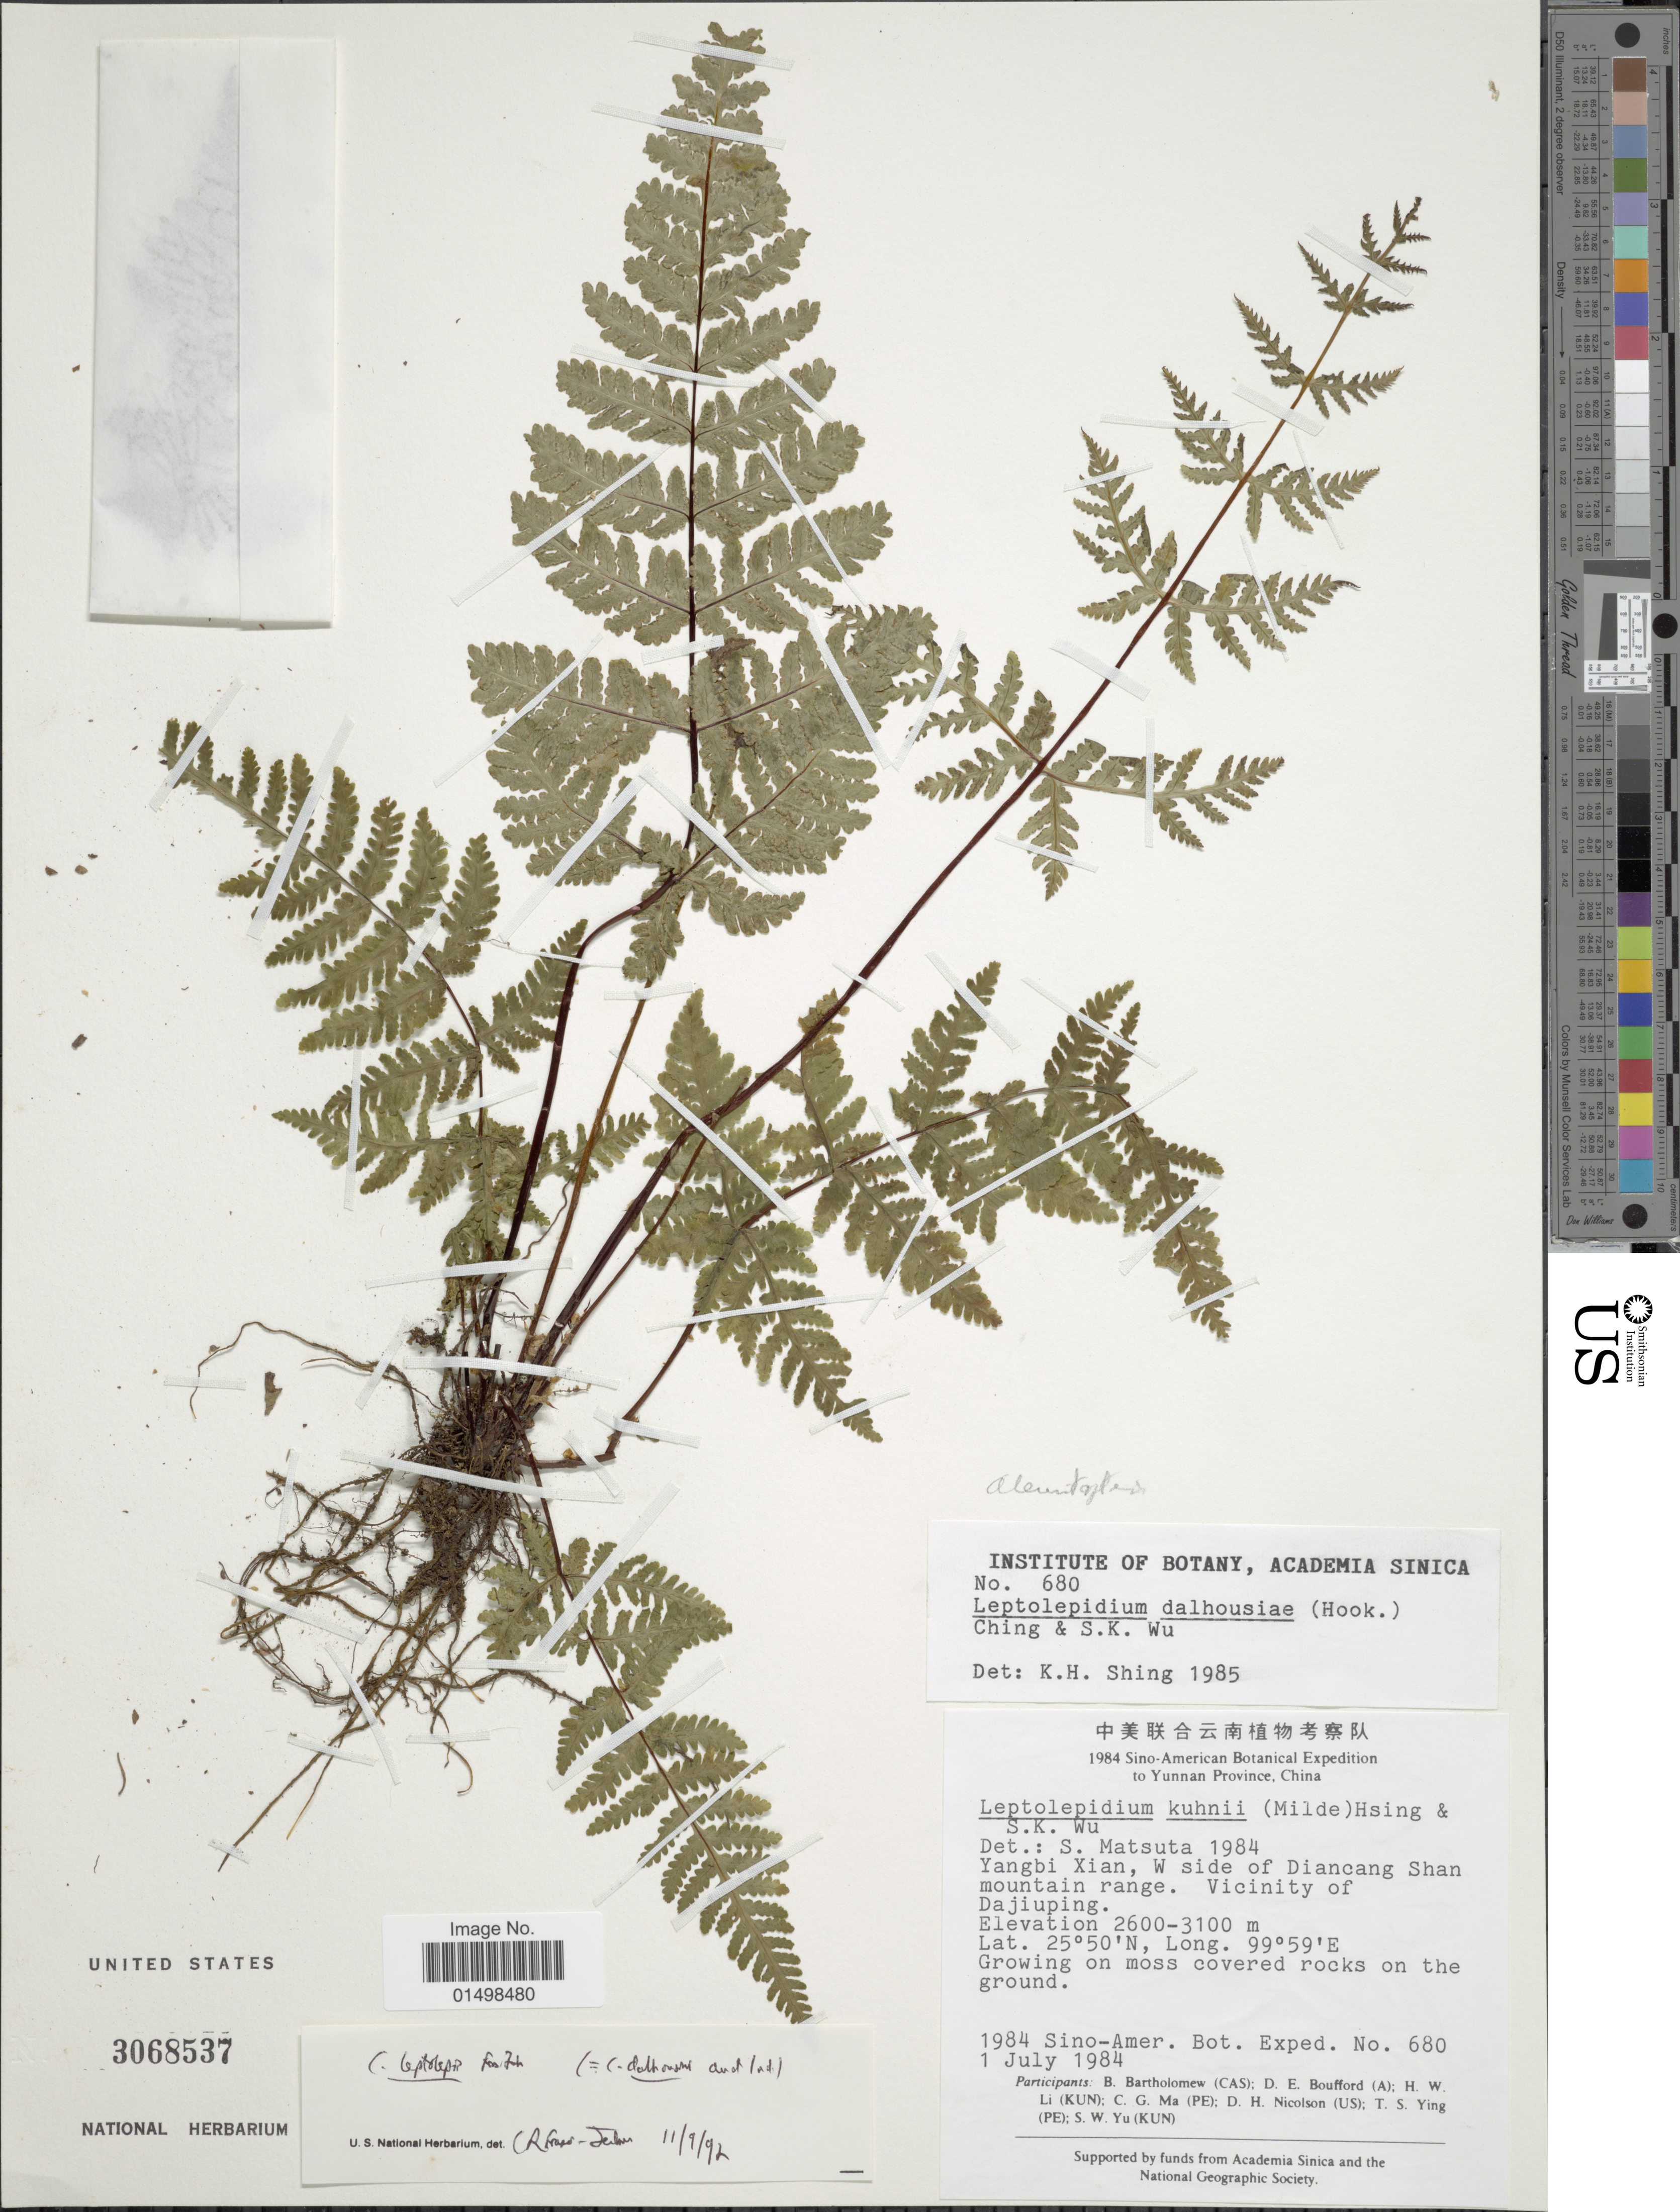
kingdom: Plantae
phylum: Tracheophyta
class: Polypodiopsida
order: Polypodiales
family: Pteridaceae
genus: Aleuritopteris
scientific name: Aleuritopteris dubia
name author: (C. Hope) Ching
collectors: Sino-Amer. Bot. Exped. 1984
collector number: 680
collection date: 1984-07-01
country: China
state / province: Yunnan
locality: Yunnan Province, China. Yangbi Xian, W side of Diancang Shan mountain range. Vicinity of Dajiuping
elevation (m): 2600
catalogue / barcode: US 3068537